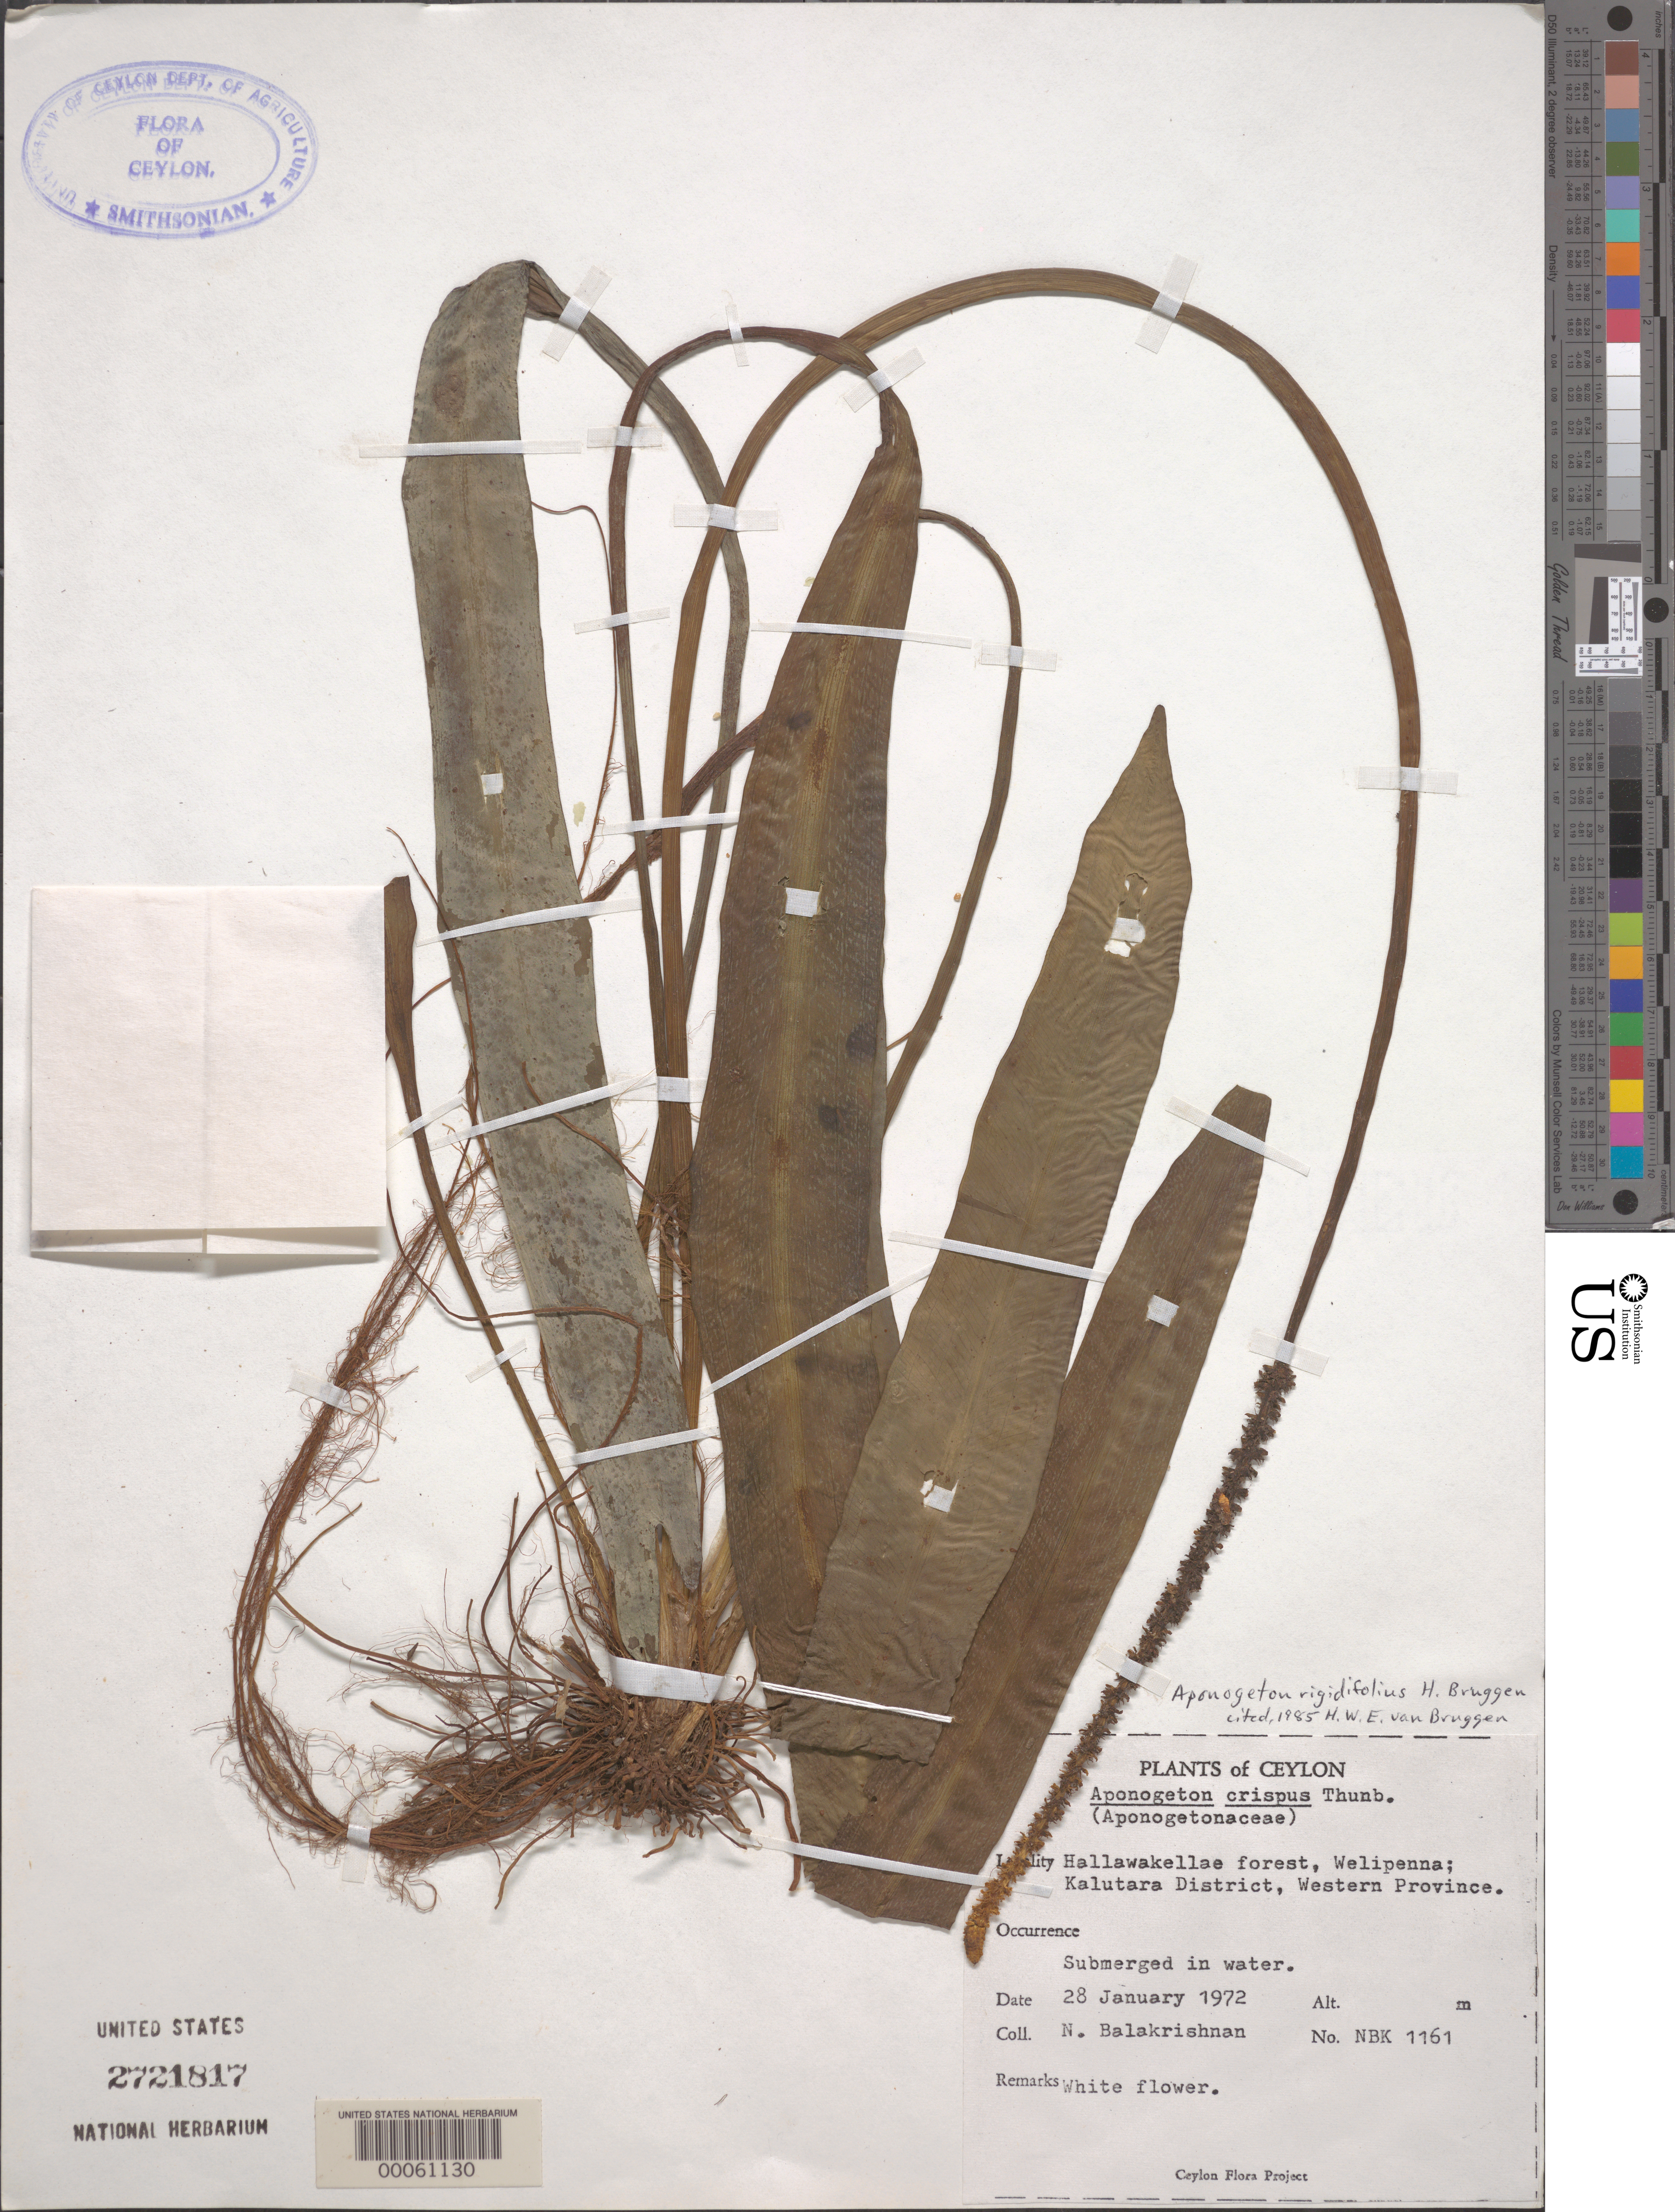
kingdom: Plantae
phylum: Tracheophyta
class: Liliopsida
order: Alismatales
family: Aponogetonaceae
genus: Aponogeton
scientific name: Aponogeton rigidifolius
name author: H. Bruggen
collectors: N. Balakrishnan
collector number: Nbk 116105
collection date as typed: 28 Jan 1972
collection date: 1972-01-28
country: Sri Lanka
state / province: Western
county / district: Kalutara Dist.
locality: Hallawakellae forest, welipenna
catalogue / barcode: US 2721817